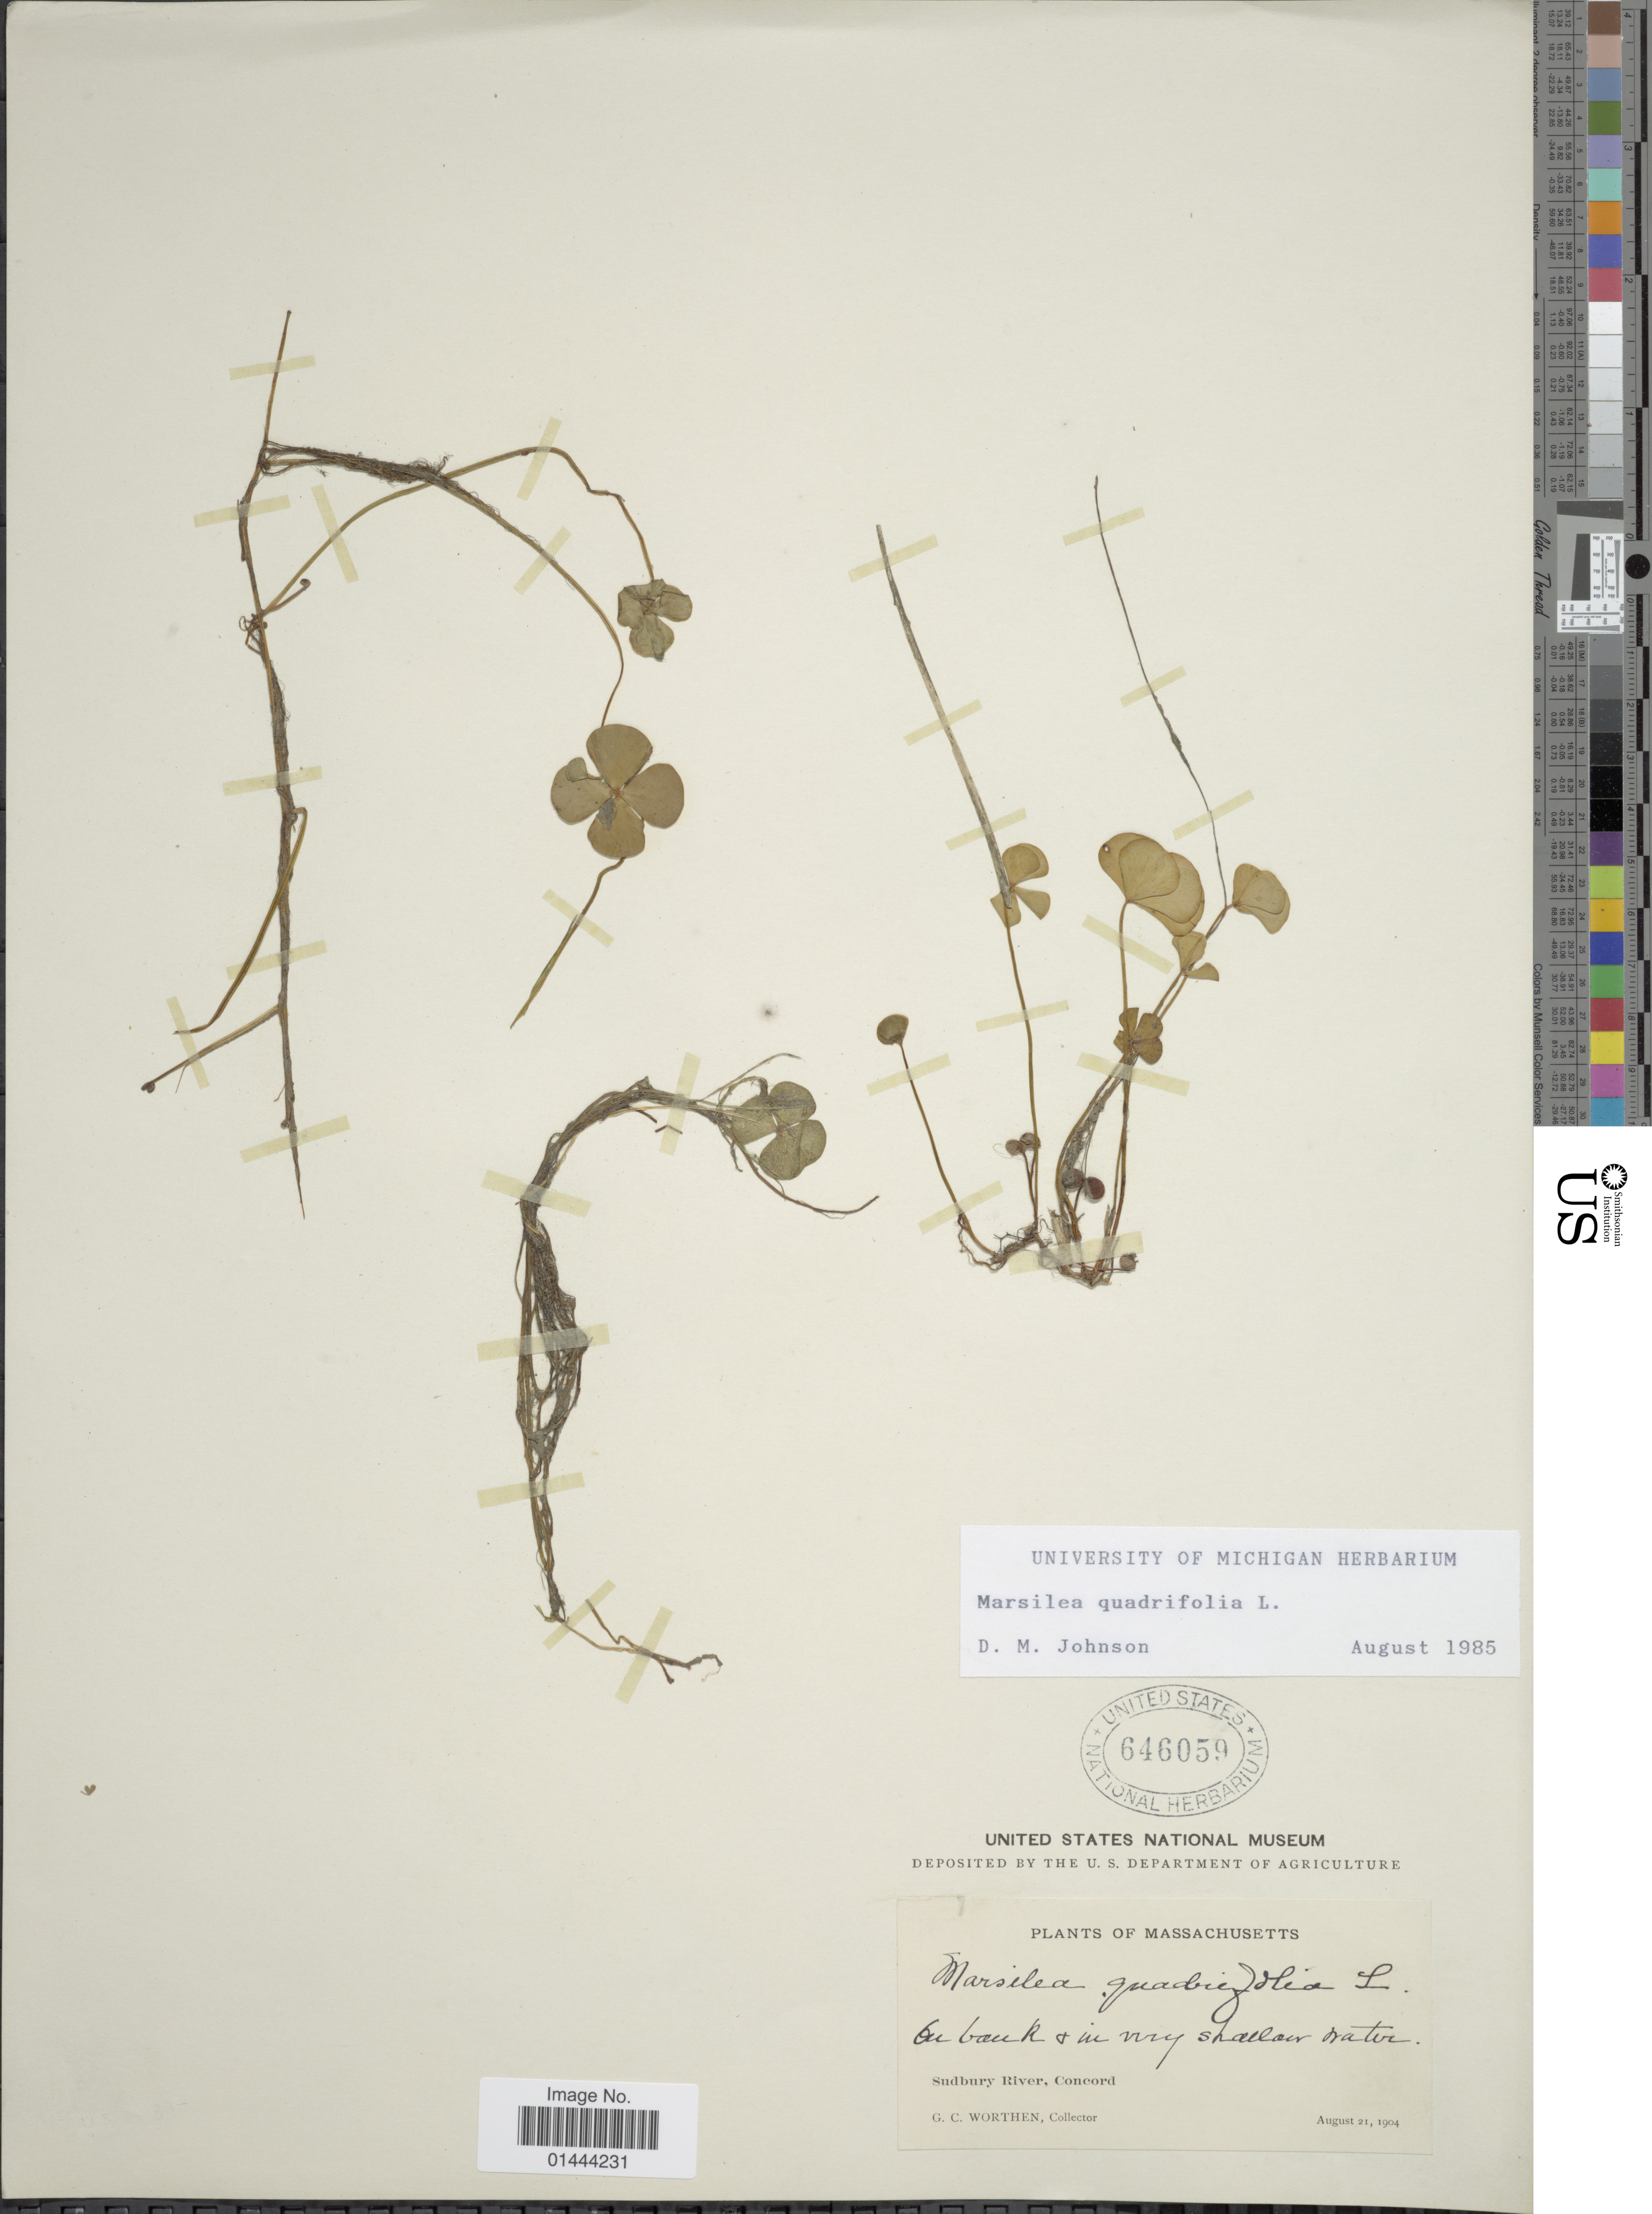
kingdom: Plantae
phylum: Tracheophyta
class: Polypodiopsida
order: Salviniales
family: Marsileaceae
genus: Marsilea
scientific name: Marsilea quadrifolia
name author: L.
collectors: G. Worthen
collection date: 1904-08-21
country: United States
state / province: Massachusetts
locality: On back + in very shallow water, Sudbury River, Concord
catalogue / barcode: US 646059